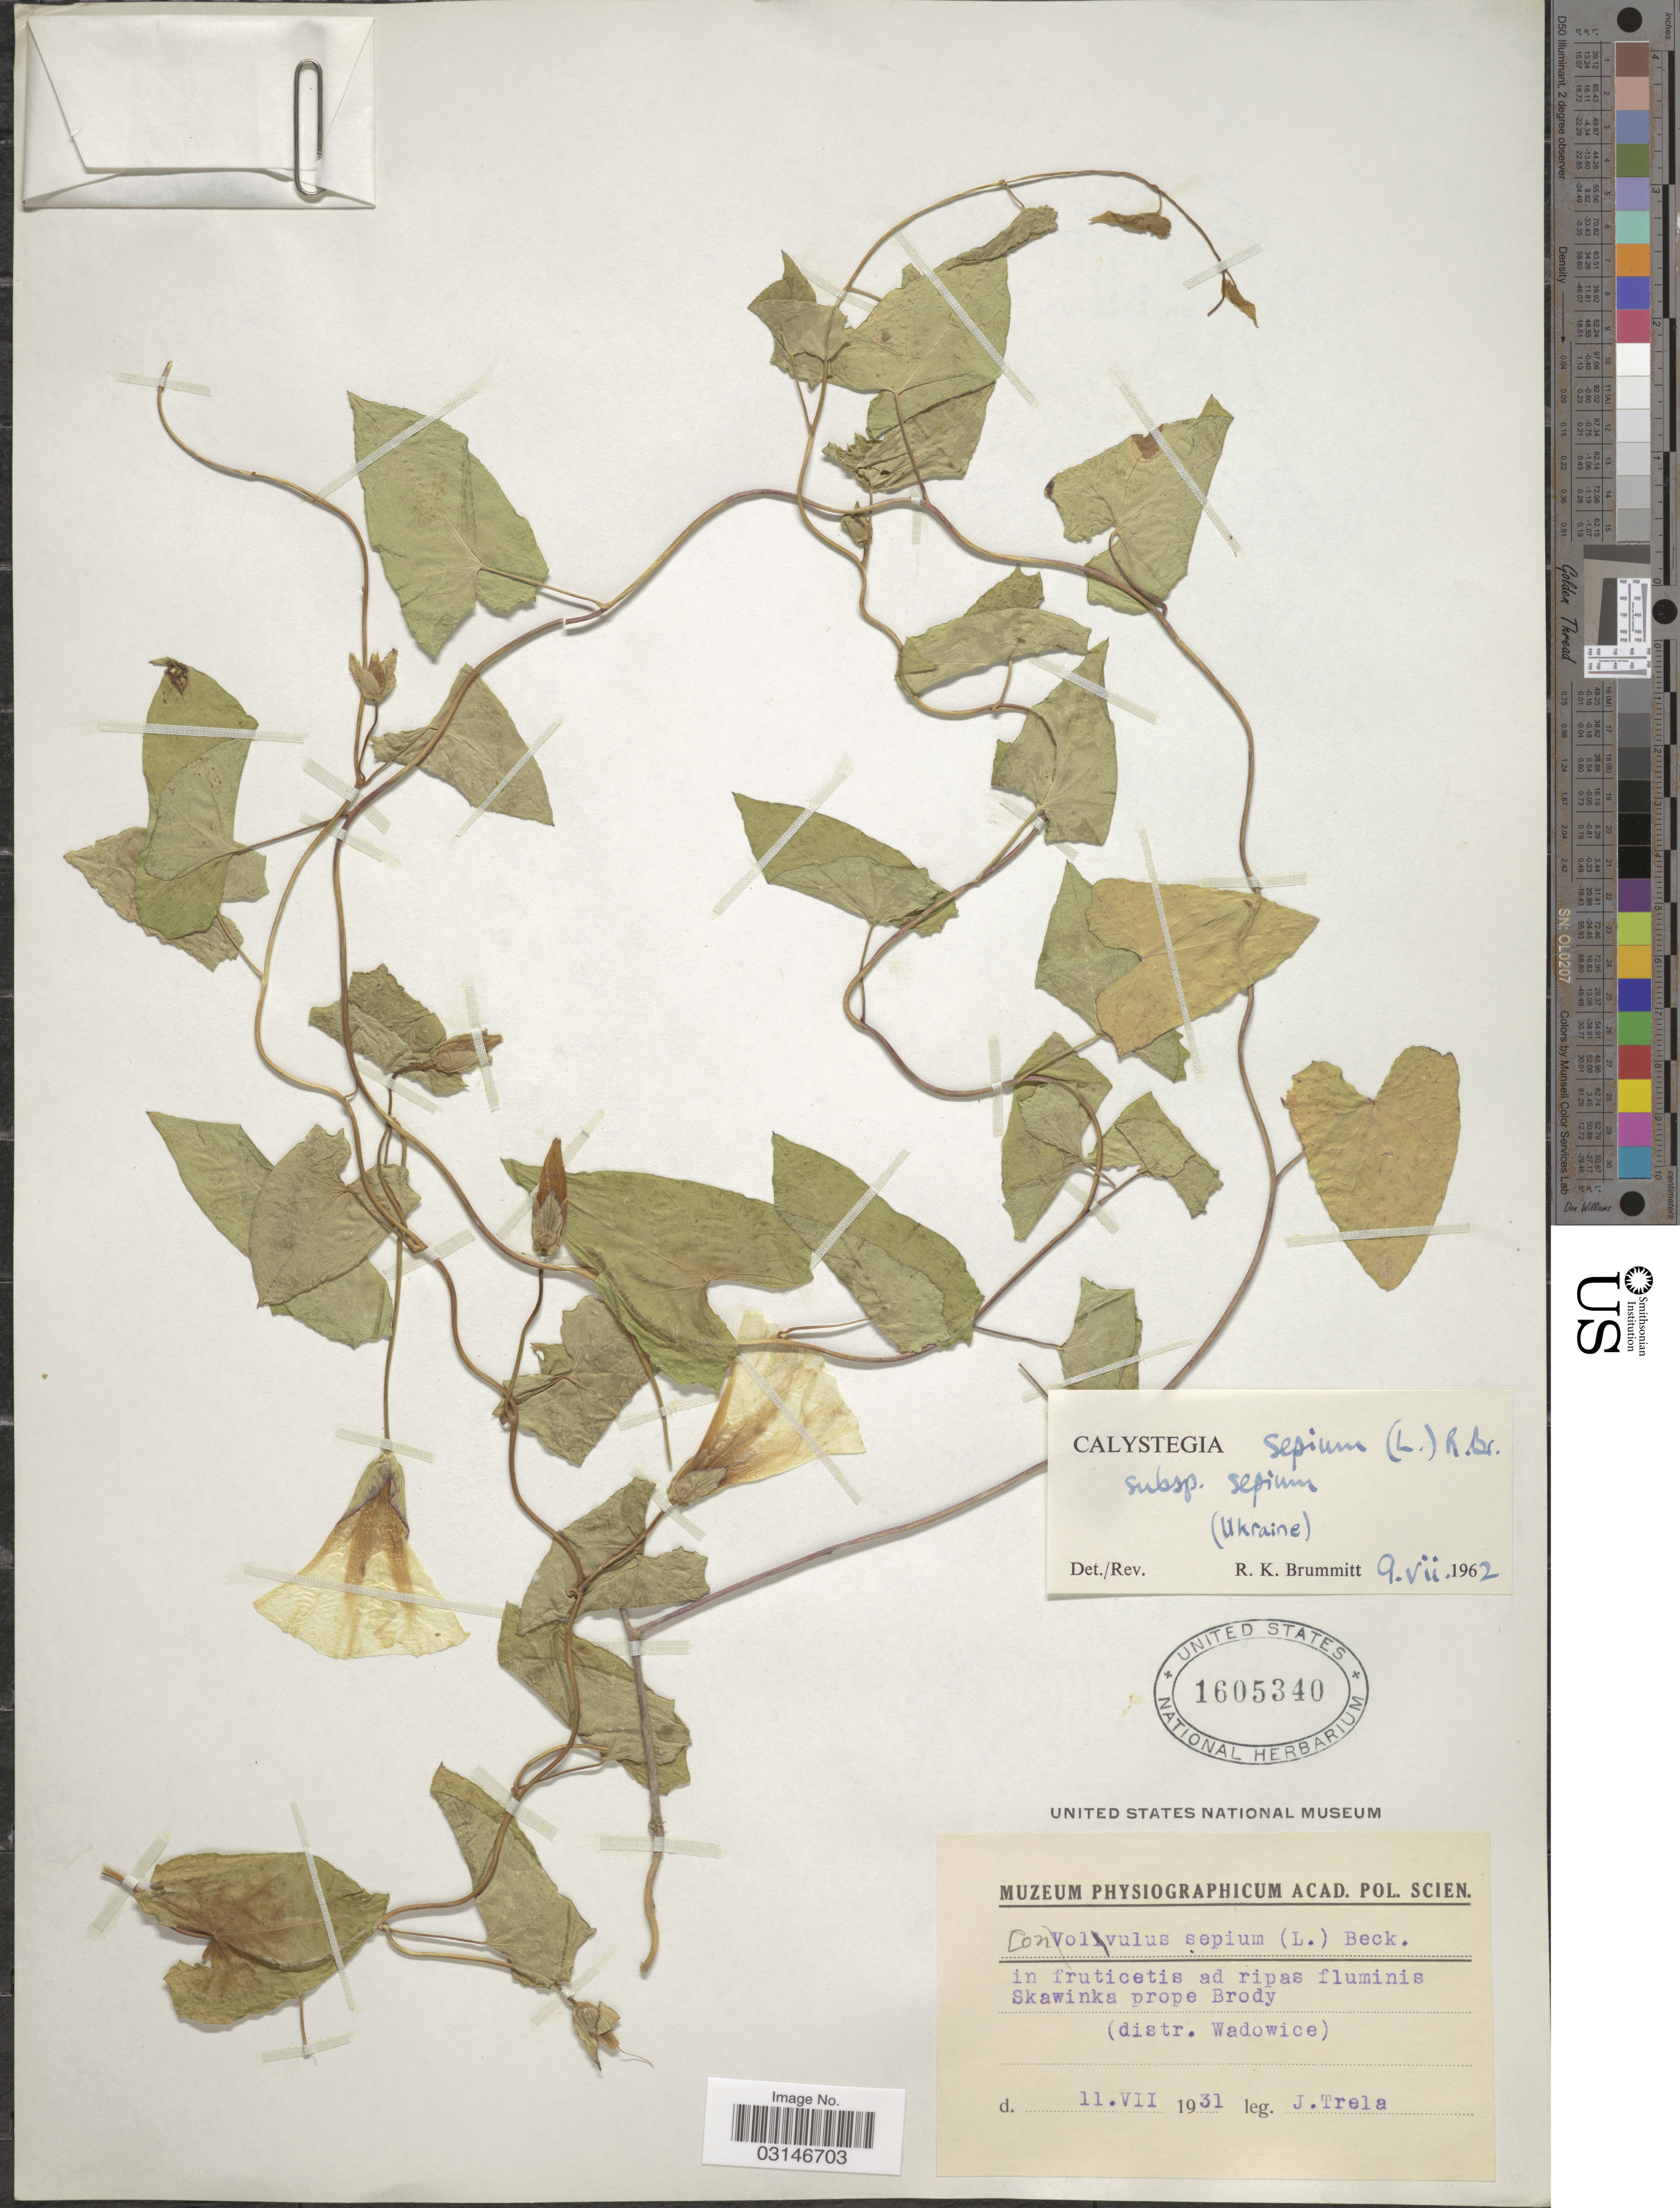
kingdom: Plantae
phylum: Tracheophyta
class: Magnoliopsida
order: Solanales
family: Convolvulaceae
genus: Calystegia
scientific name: Calystegia sepium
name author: (L.) R. Br.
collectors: J. Trela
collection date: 1931-07-11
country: Poland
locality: In fruticetis ad ripas fluminis Skawinka prope Brody (distr. Wadowice).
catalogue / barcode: US 1605340